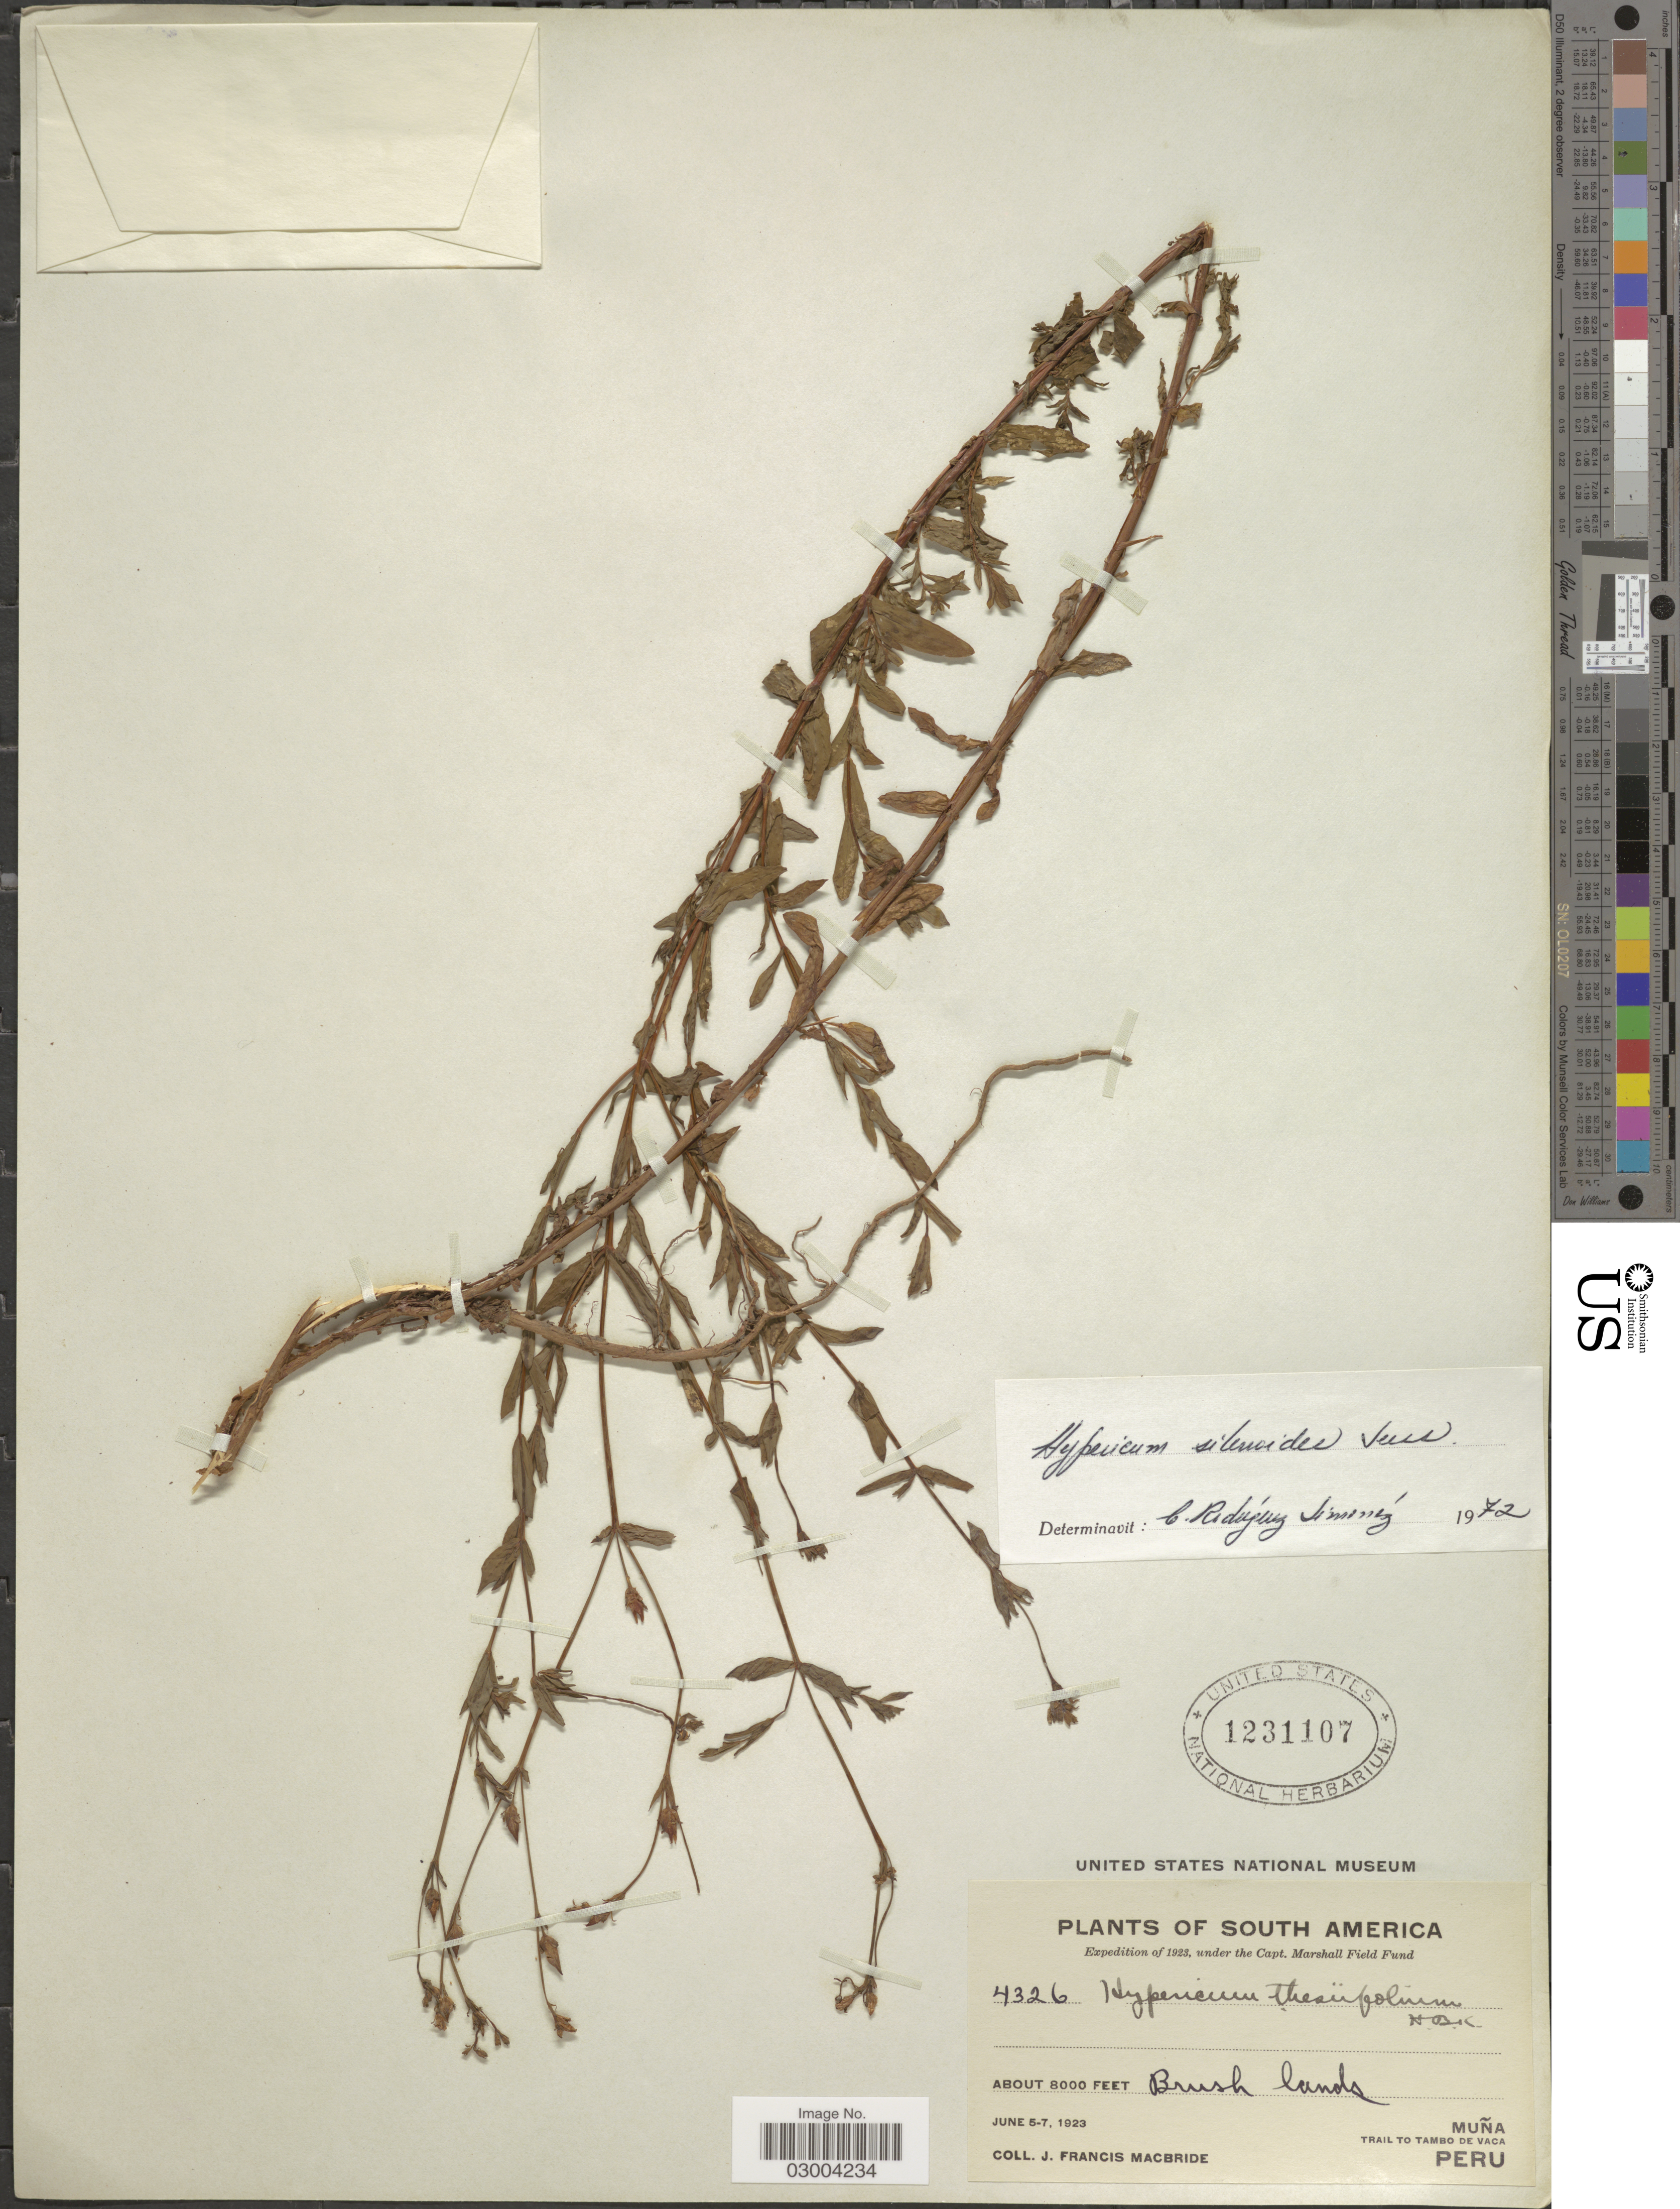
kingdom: Plantae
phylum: Tracheophyta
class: Magnoliopsida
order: Malpighiales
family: Hypericaceae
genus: Hypericum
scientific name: Hypericum silenoides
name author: Juss.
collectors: J. F. Macbride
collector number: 4326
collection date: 1923-06-05/1923-06-07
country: Peru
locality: South America. Brush lands. Muña. Trail to Tambo de Vaca.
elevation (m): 2438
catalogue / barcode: US 1231107